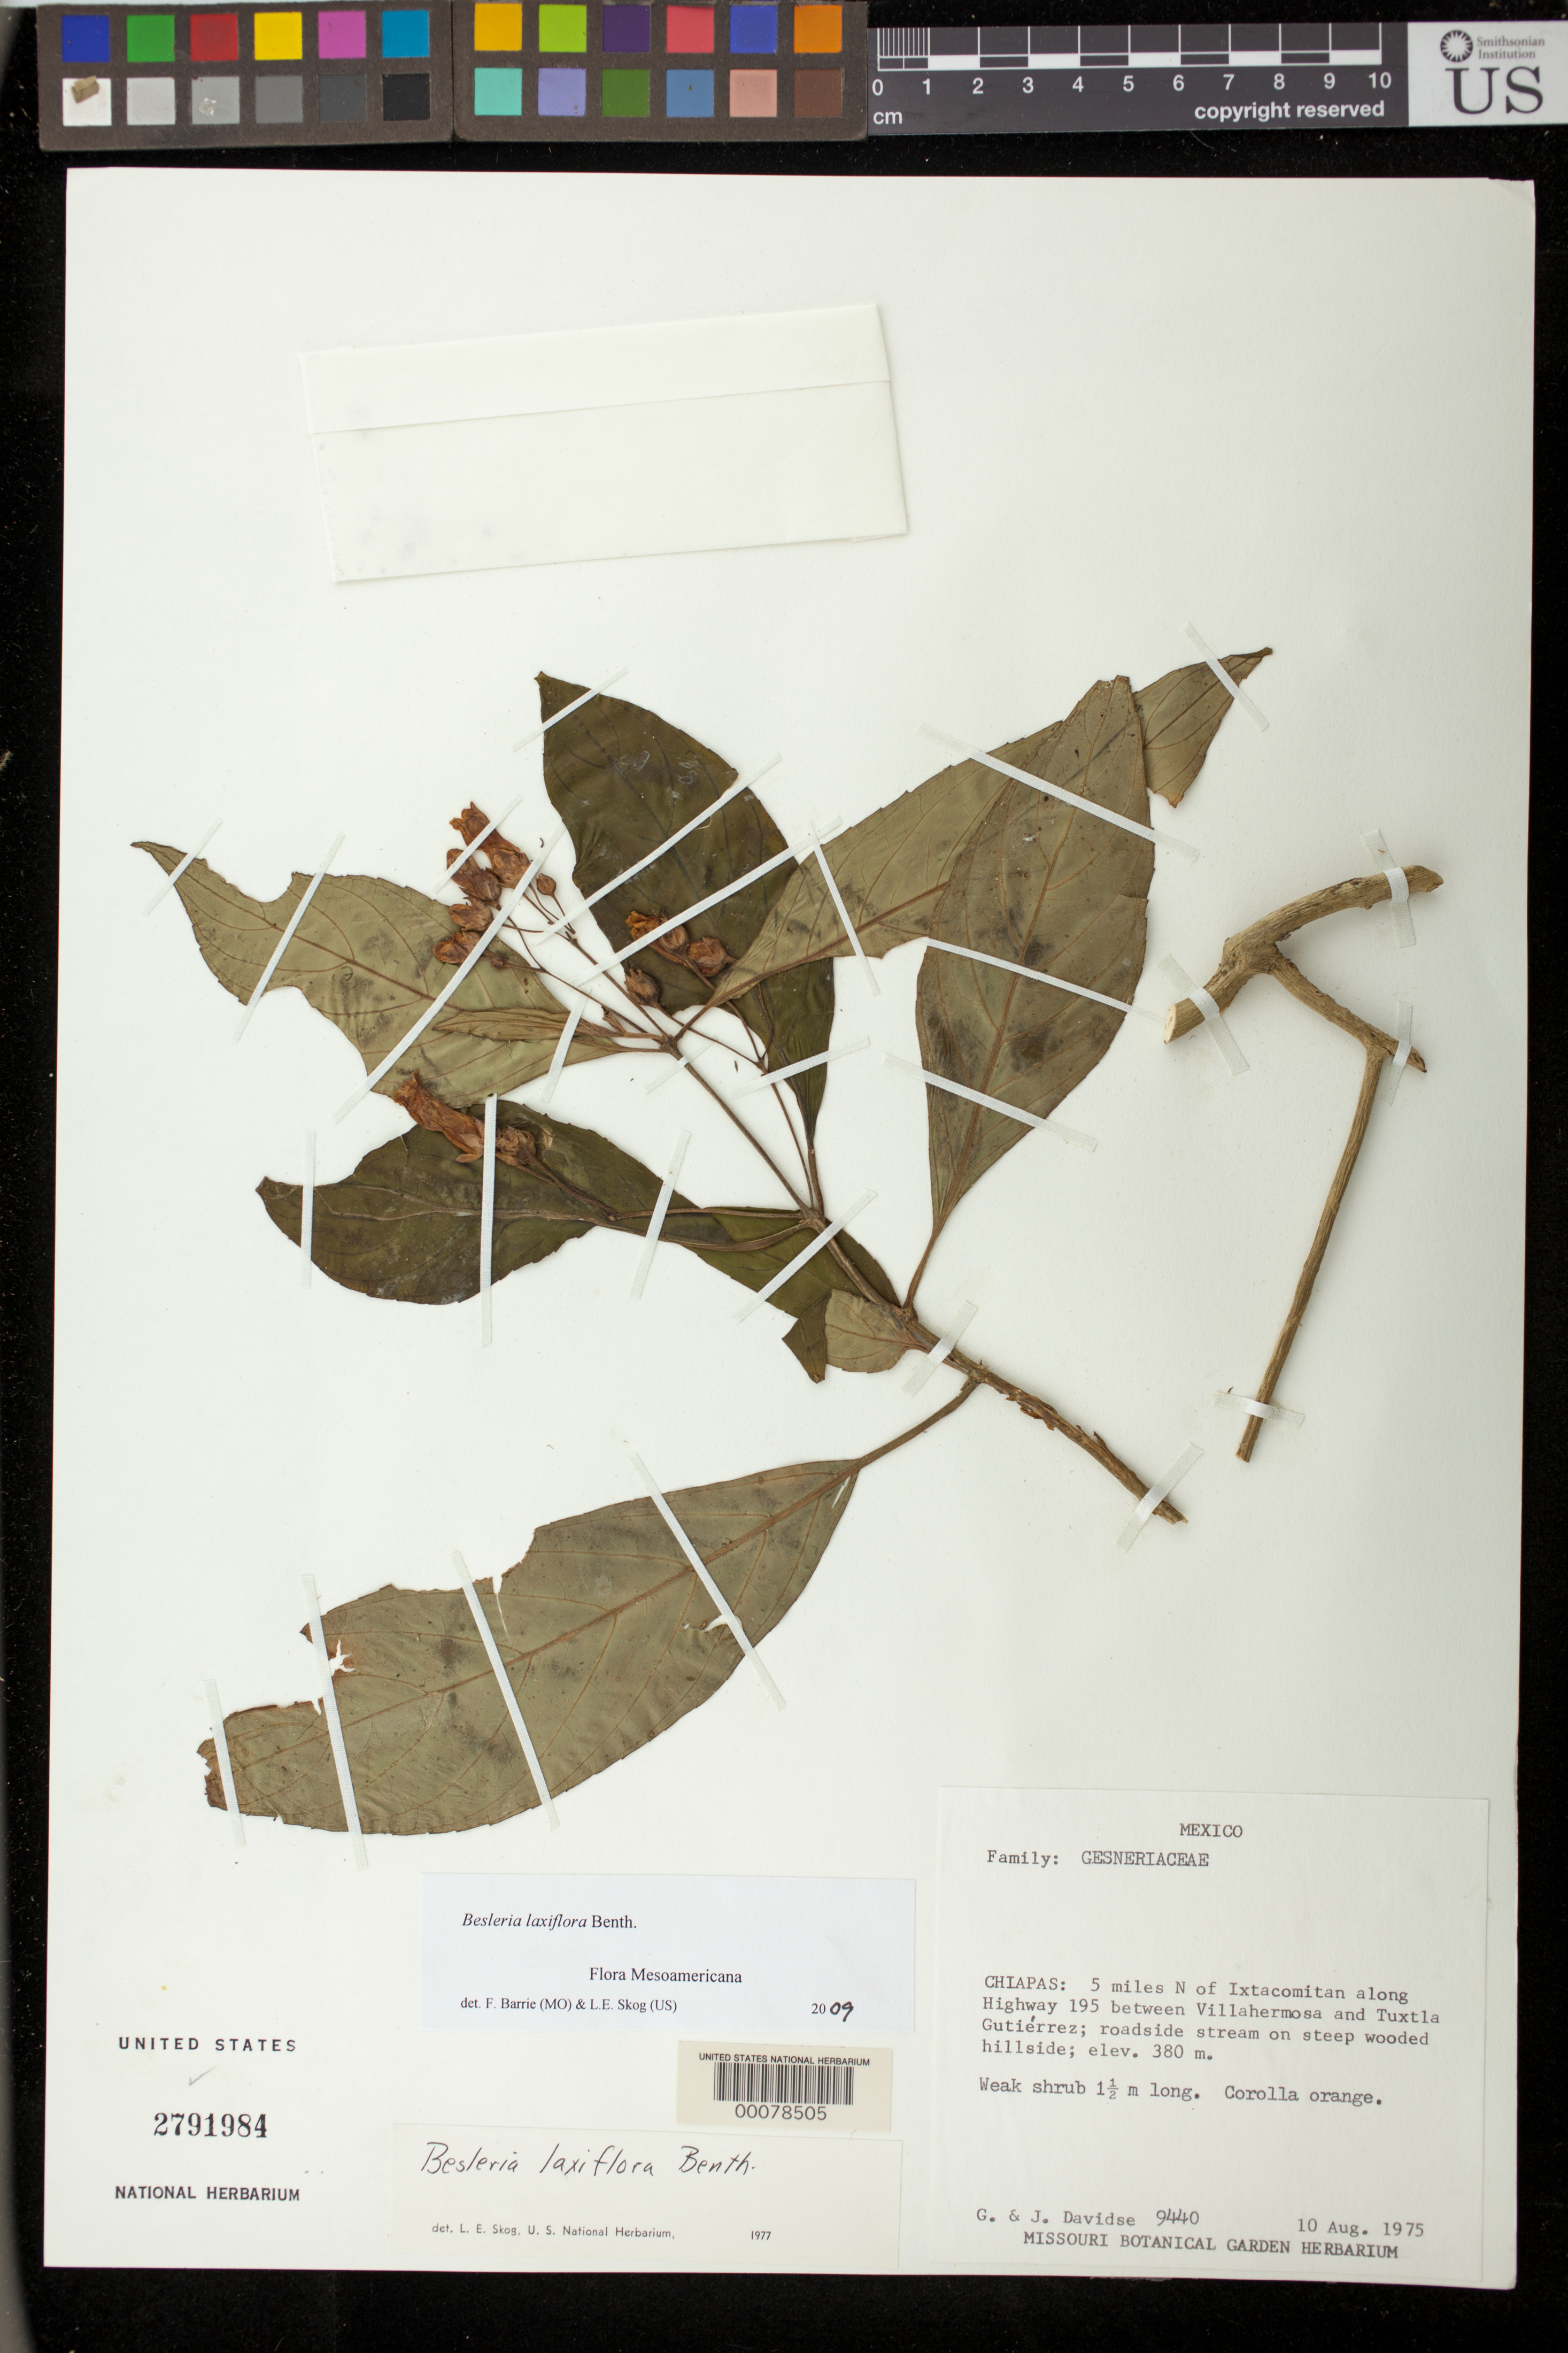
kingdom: Plantae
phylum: Tracheophyta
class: Magnoliopsida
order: Lamiales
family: Gesneriaceae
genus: Besleria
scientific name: Besleria laxiflora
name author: Benth.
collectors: G. Davidse & J. Davidse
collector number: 9440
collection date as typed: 10 Aug 1975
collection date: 1975-08-10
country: Mexico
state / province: Chiapas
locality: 5 mi N of Ixtacomitan along highway 195 between Villahermosa and Tuxtla Gutierrez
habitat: Roadside stream on steep wooded hillside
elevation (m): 380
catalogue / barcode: US 2791984